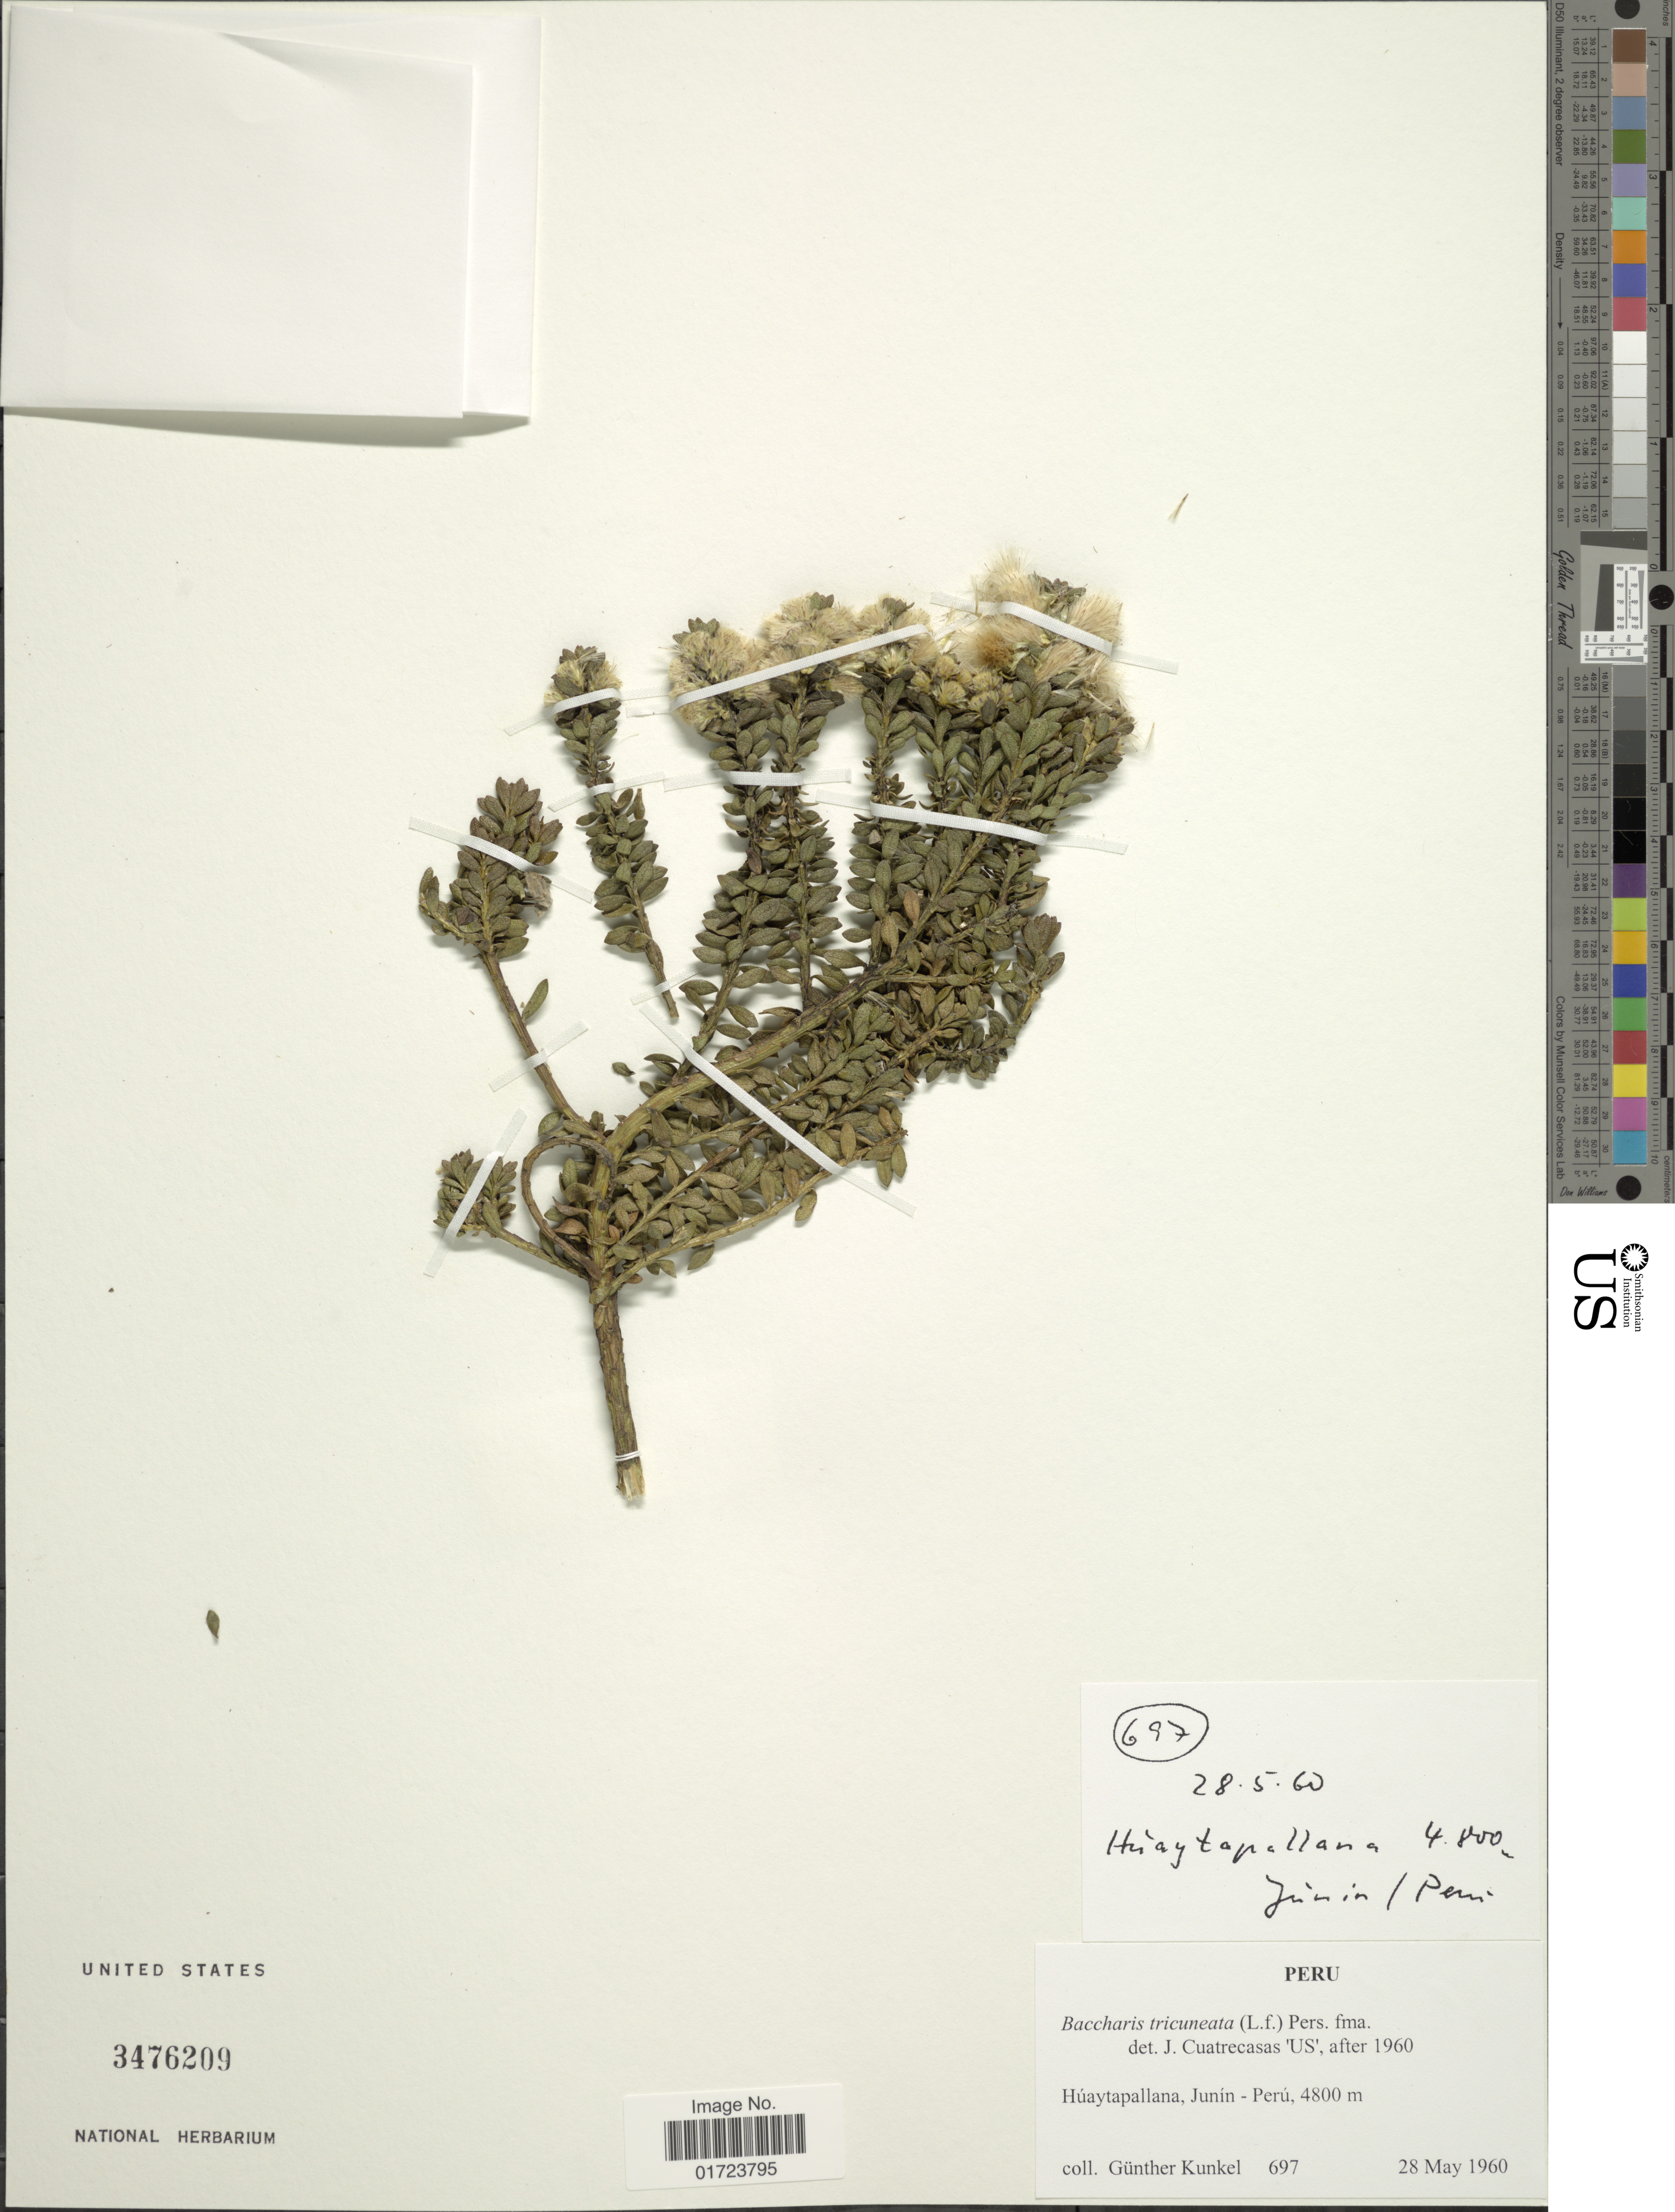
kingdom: Plantae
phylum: Tracheophyta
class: Magnoliopsida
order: Asterales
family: Asteraceae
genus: Baccharis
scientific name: Baccharis tricuneata var. robusta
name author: Cuatrec.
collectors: G. Kunkel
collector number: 697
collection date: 1960-05-28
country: Peru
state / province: Junín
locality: Huaytapallana, Junin - Peru.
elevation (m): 4800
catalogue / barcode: US 3476209